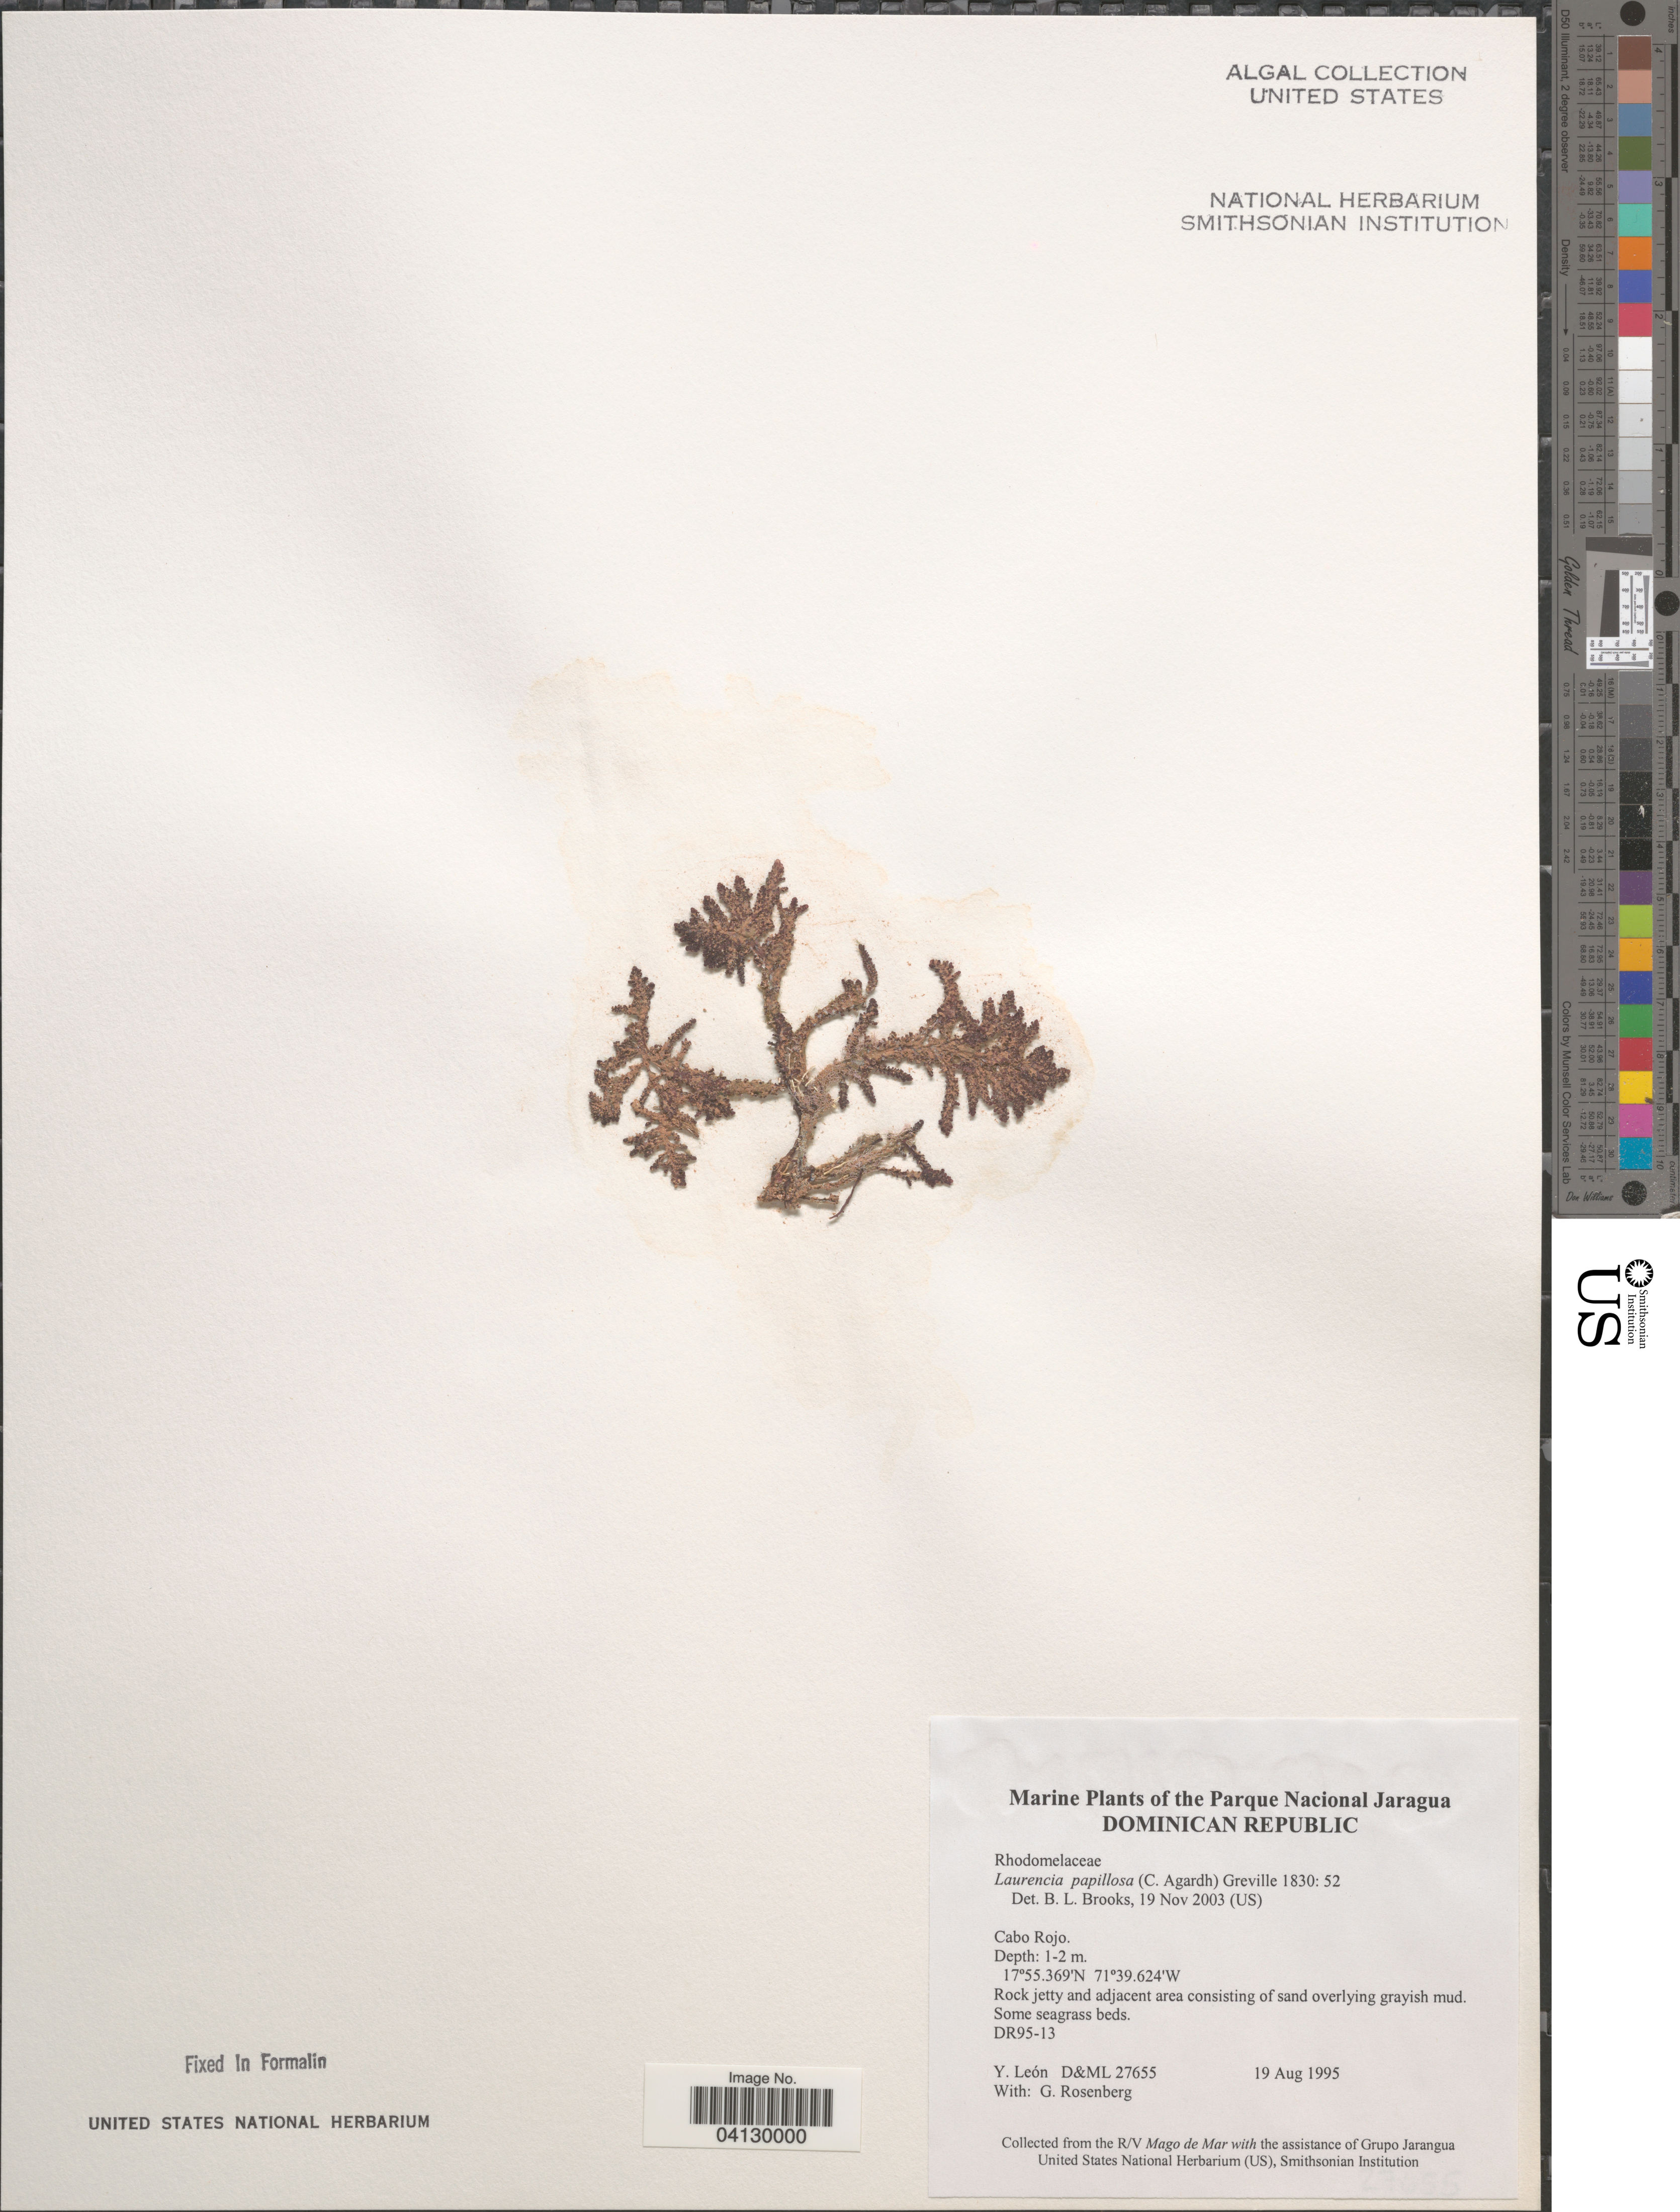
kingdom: Plantae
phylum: Rhodophyta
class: Florideophyceae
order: Ceramiales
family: Rhodomelaceae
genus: Palisada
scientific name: Palisada perforata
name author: (Bory) K.W. Nam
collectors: Y. León & G. Rosenberg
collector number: D&ML 27655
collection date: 1995-08-19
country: Dominican Republic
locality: The Parque Nacional Jaragua. Cabo Rojo. DR95-13.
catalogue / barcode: US 328770